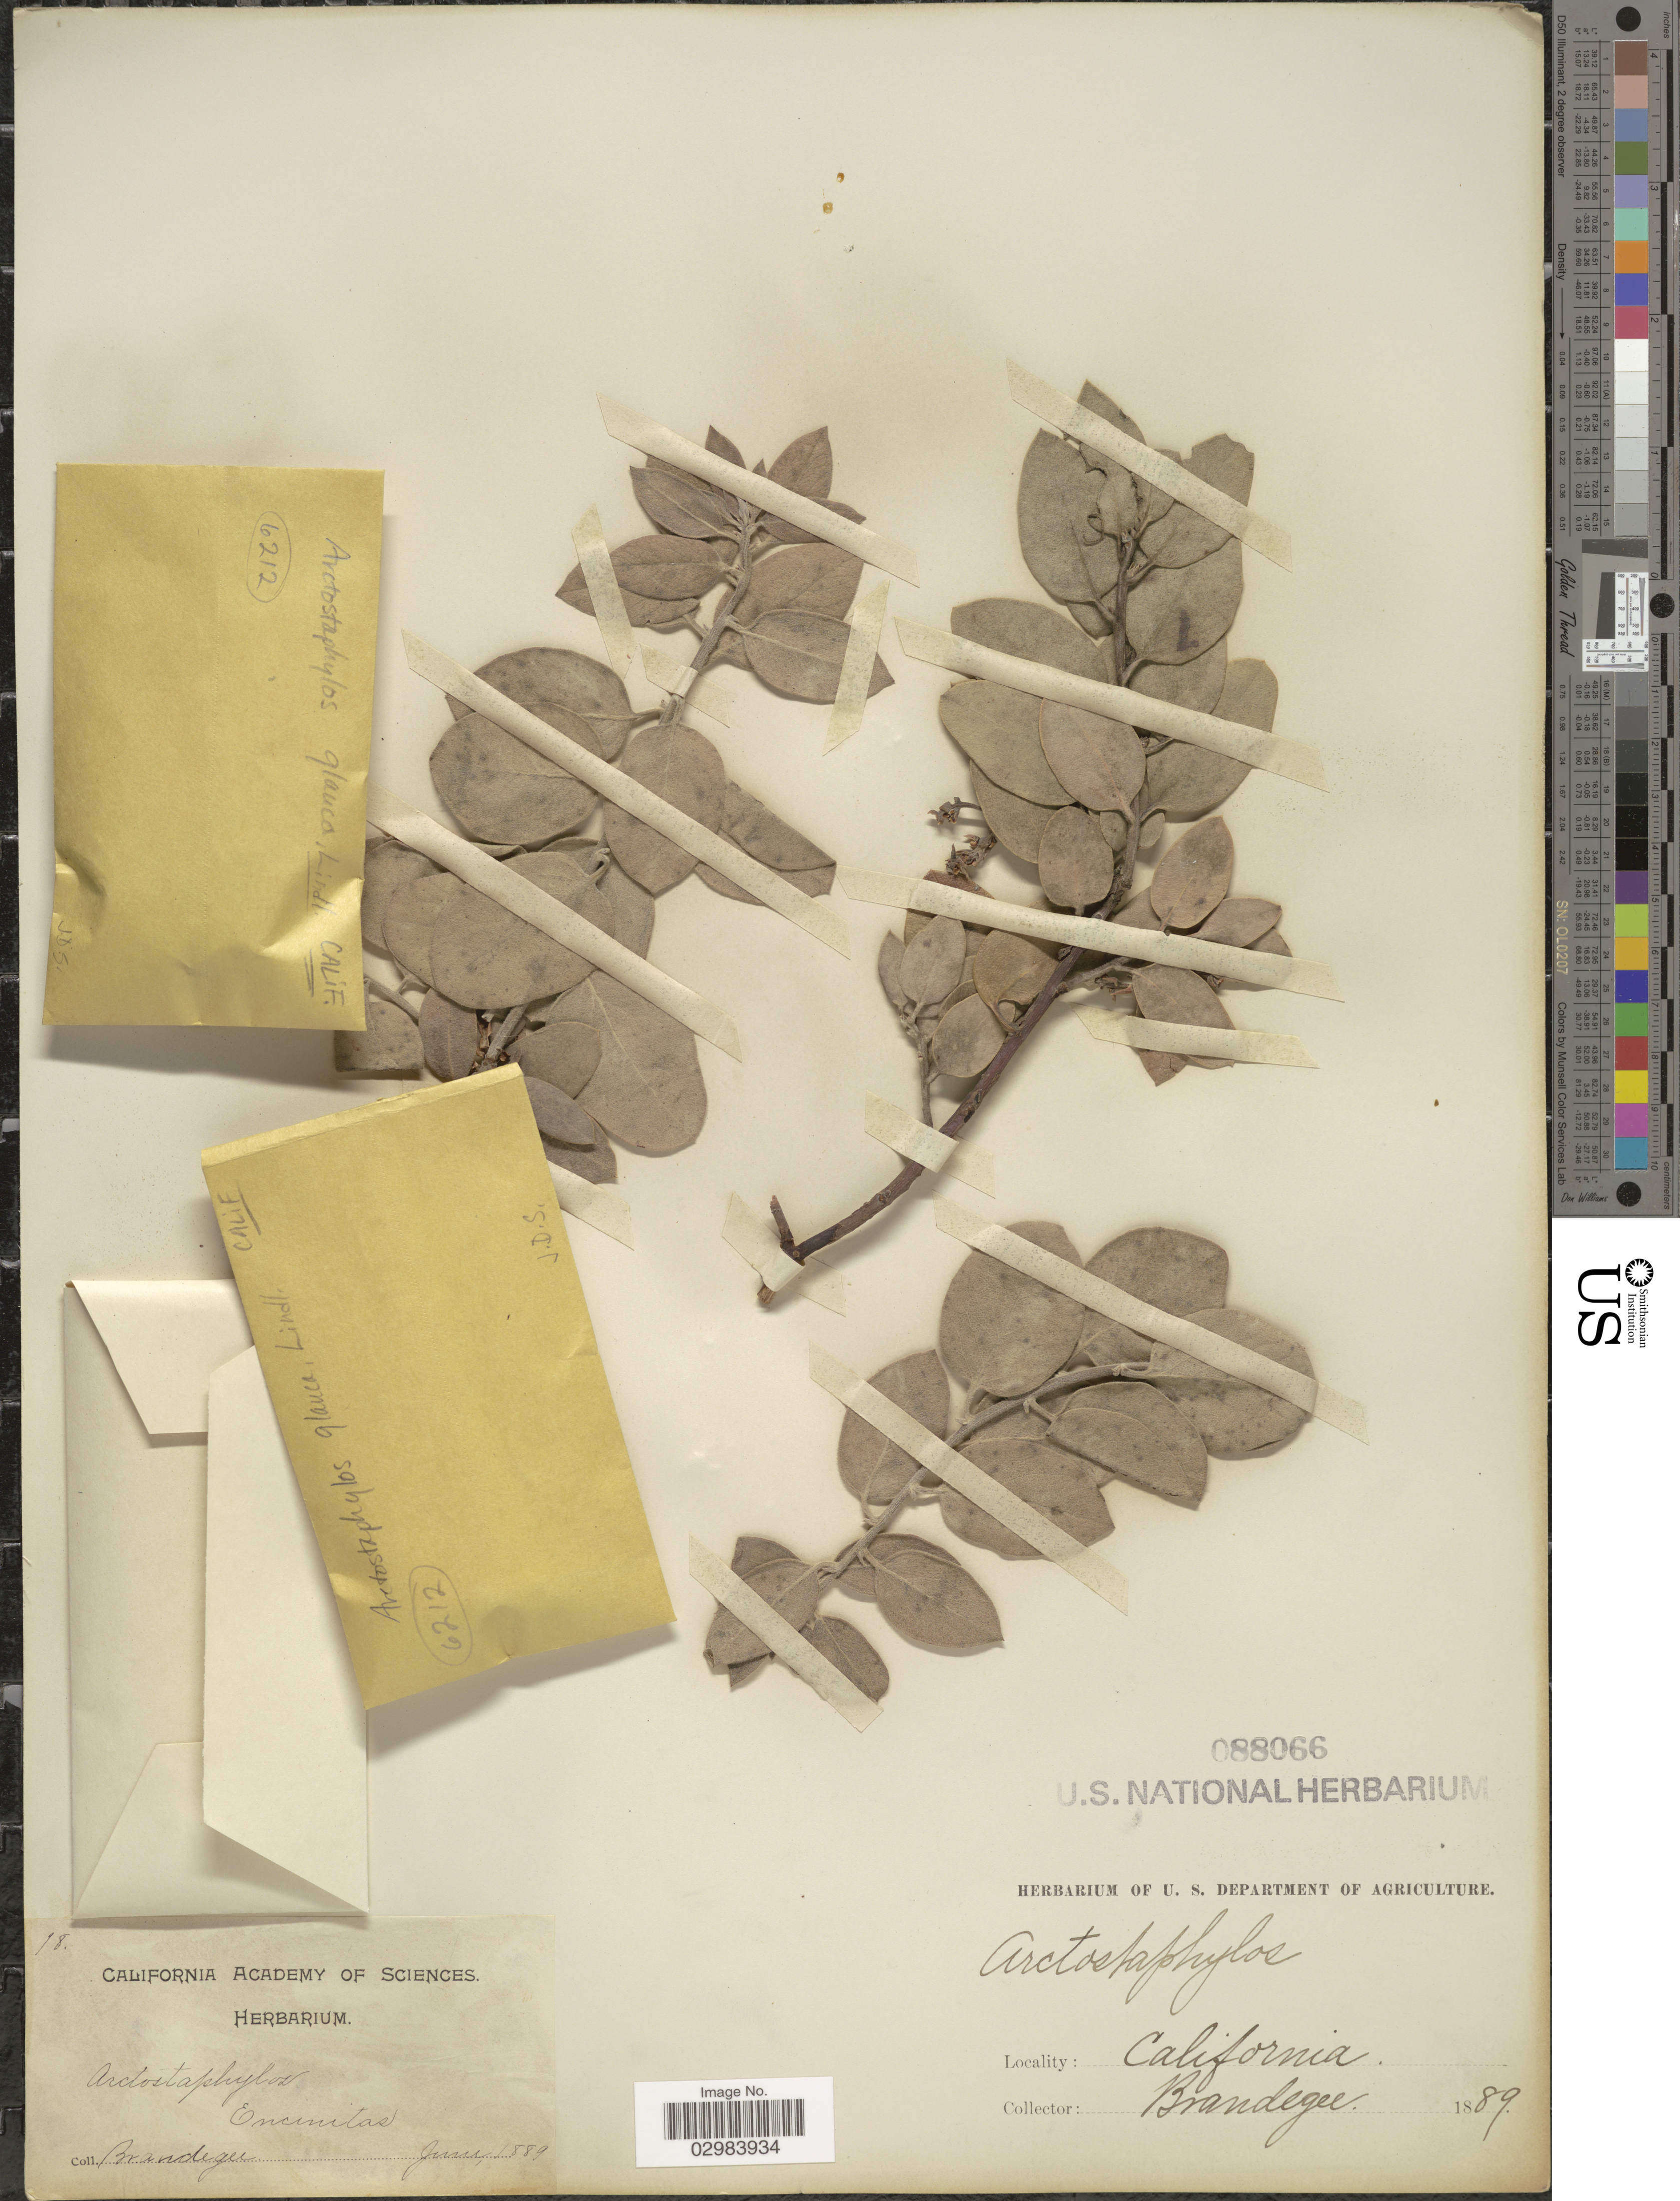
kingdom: Plantae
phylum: Tracheophyta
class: Magnoliopsida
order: Ericales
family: Ericaceae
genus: Arctostaphylos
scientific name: Arctostaphylos glauca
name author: Lindl.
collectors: -- Brandegee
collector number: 18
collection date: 1889-06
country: United States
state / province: California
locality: Encinitas.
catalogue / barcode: US 88066